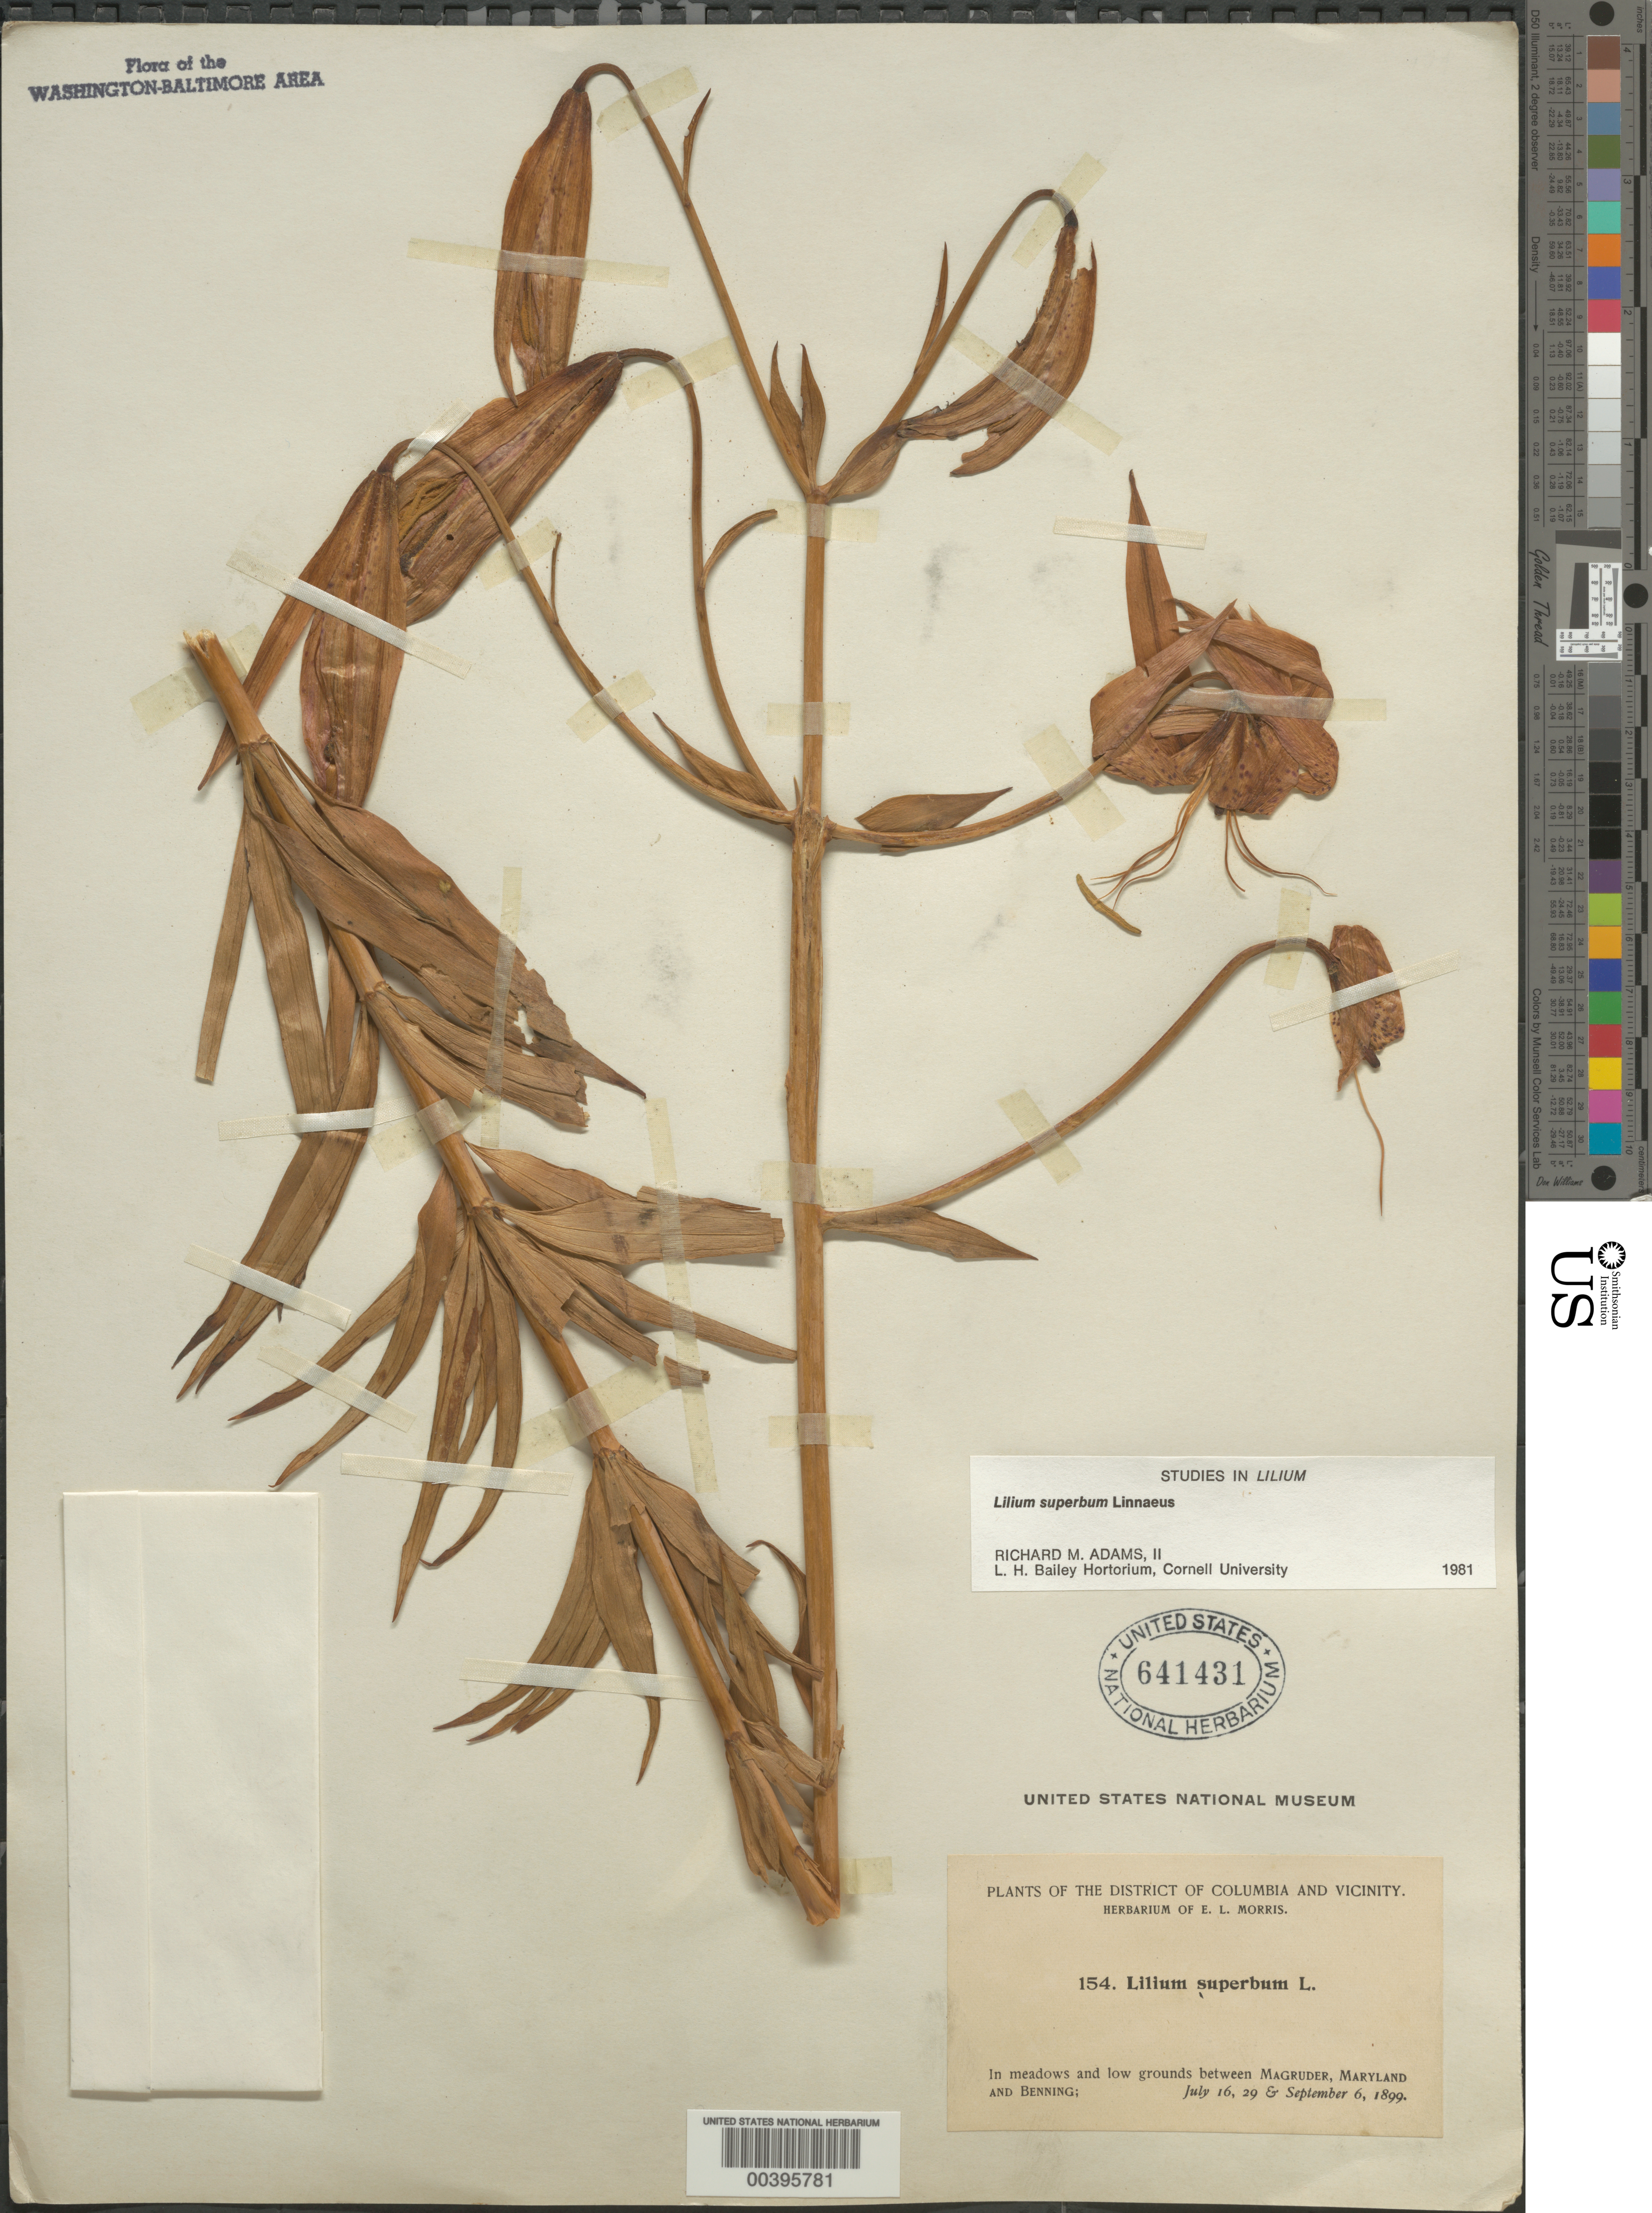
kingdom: Plantae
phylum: Tracheophyta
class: Liliopsida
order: Liliales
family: Liliaceae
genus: Lilium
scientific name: Lilium superbum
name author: L.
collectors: E. L. Morris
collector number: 154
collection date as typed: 16 Jul 1899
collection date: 1899-07-16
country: United States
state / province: District of Columbia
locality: Between Magruder and Benning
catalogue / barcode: US 641431